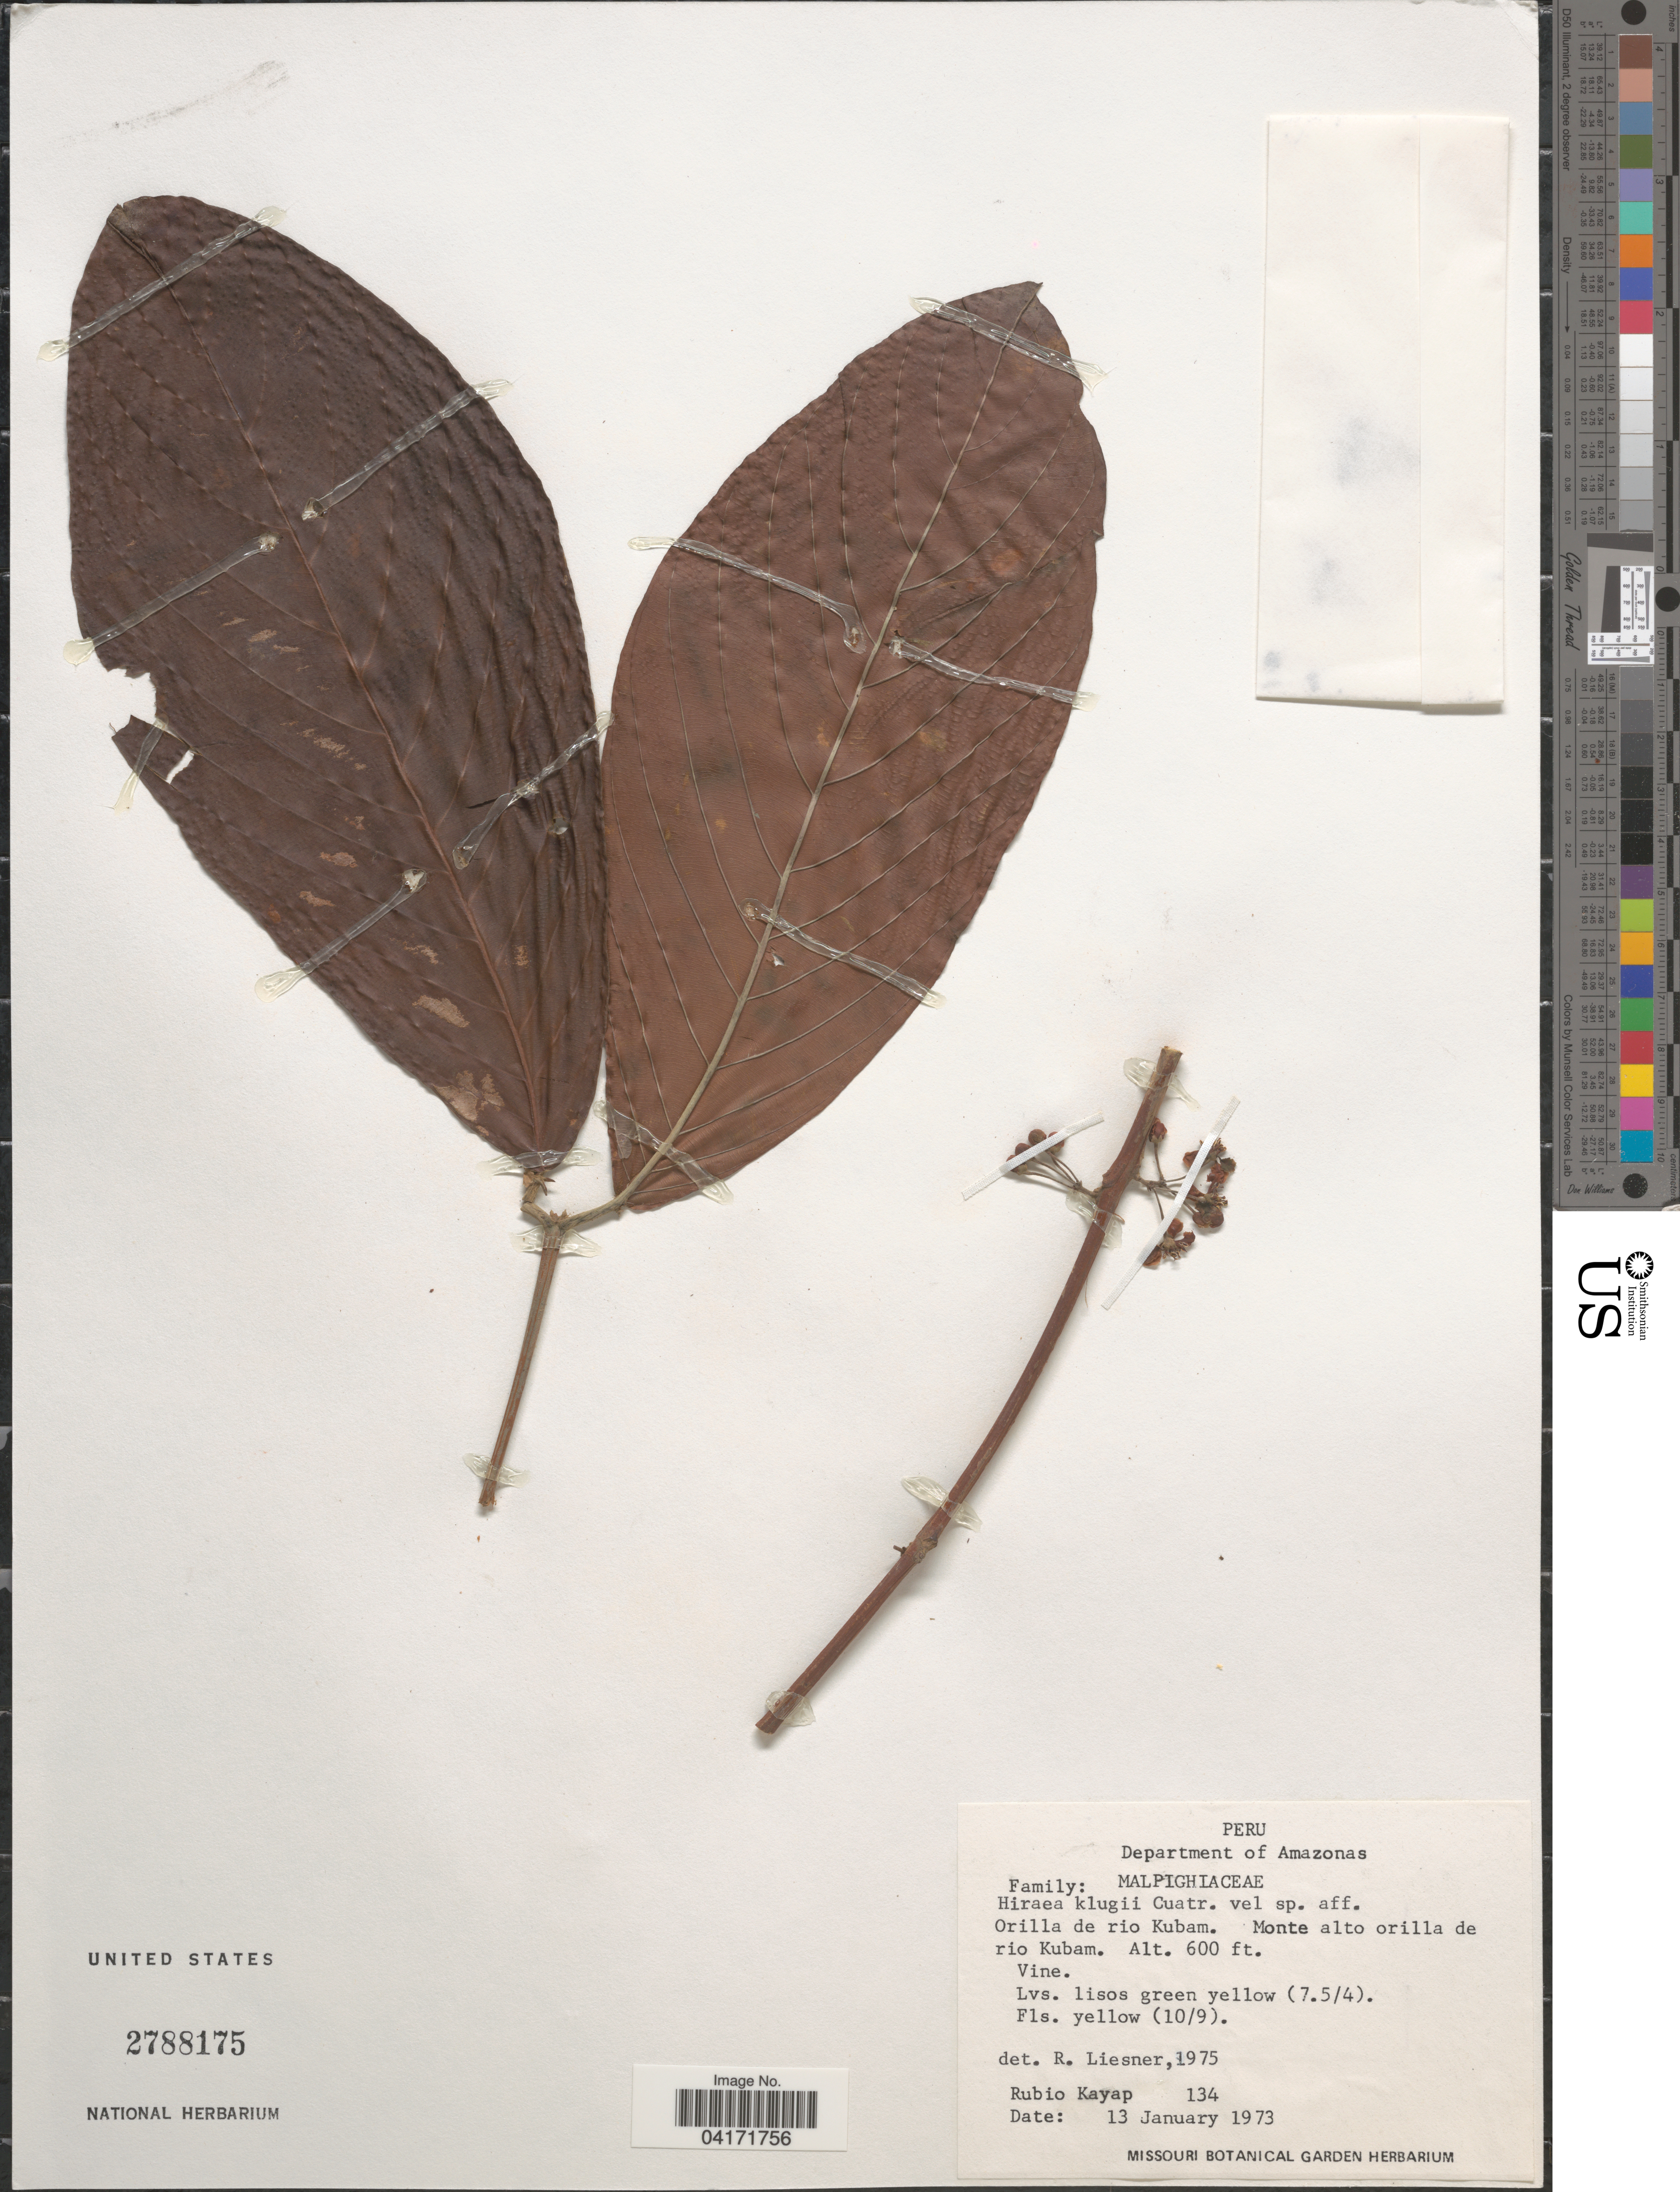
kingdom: Plantae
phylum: Tracheophyta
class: Magnoliopsida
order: Malpighiales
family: Malpighiaceae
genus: Hiraea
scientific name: Hiraea klugii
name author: Cuatrec.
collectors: R. Kayap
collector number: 134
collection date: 1973-01-13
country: Peru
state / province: Amazonas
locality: Department of Amazonas. Orilla de rio Kubam. Monte alto orilla de rio Kubam.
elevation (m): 183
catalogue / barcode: US 2788175